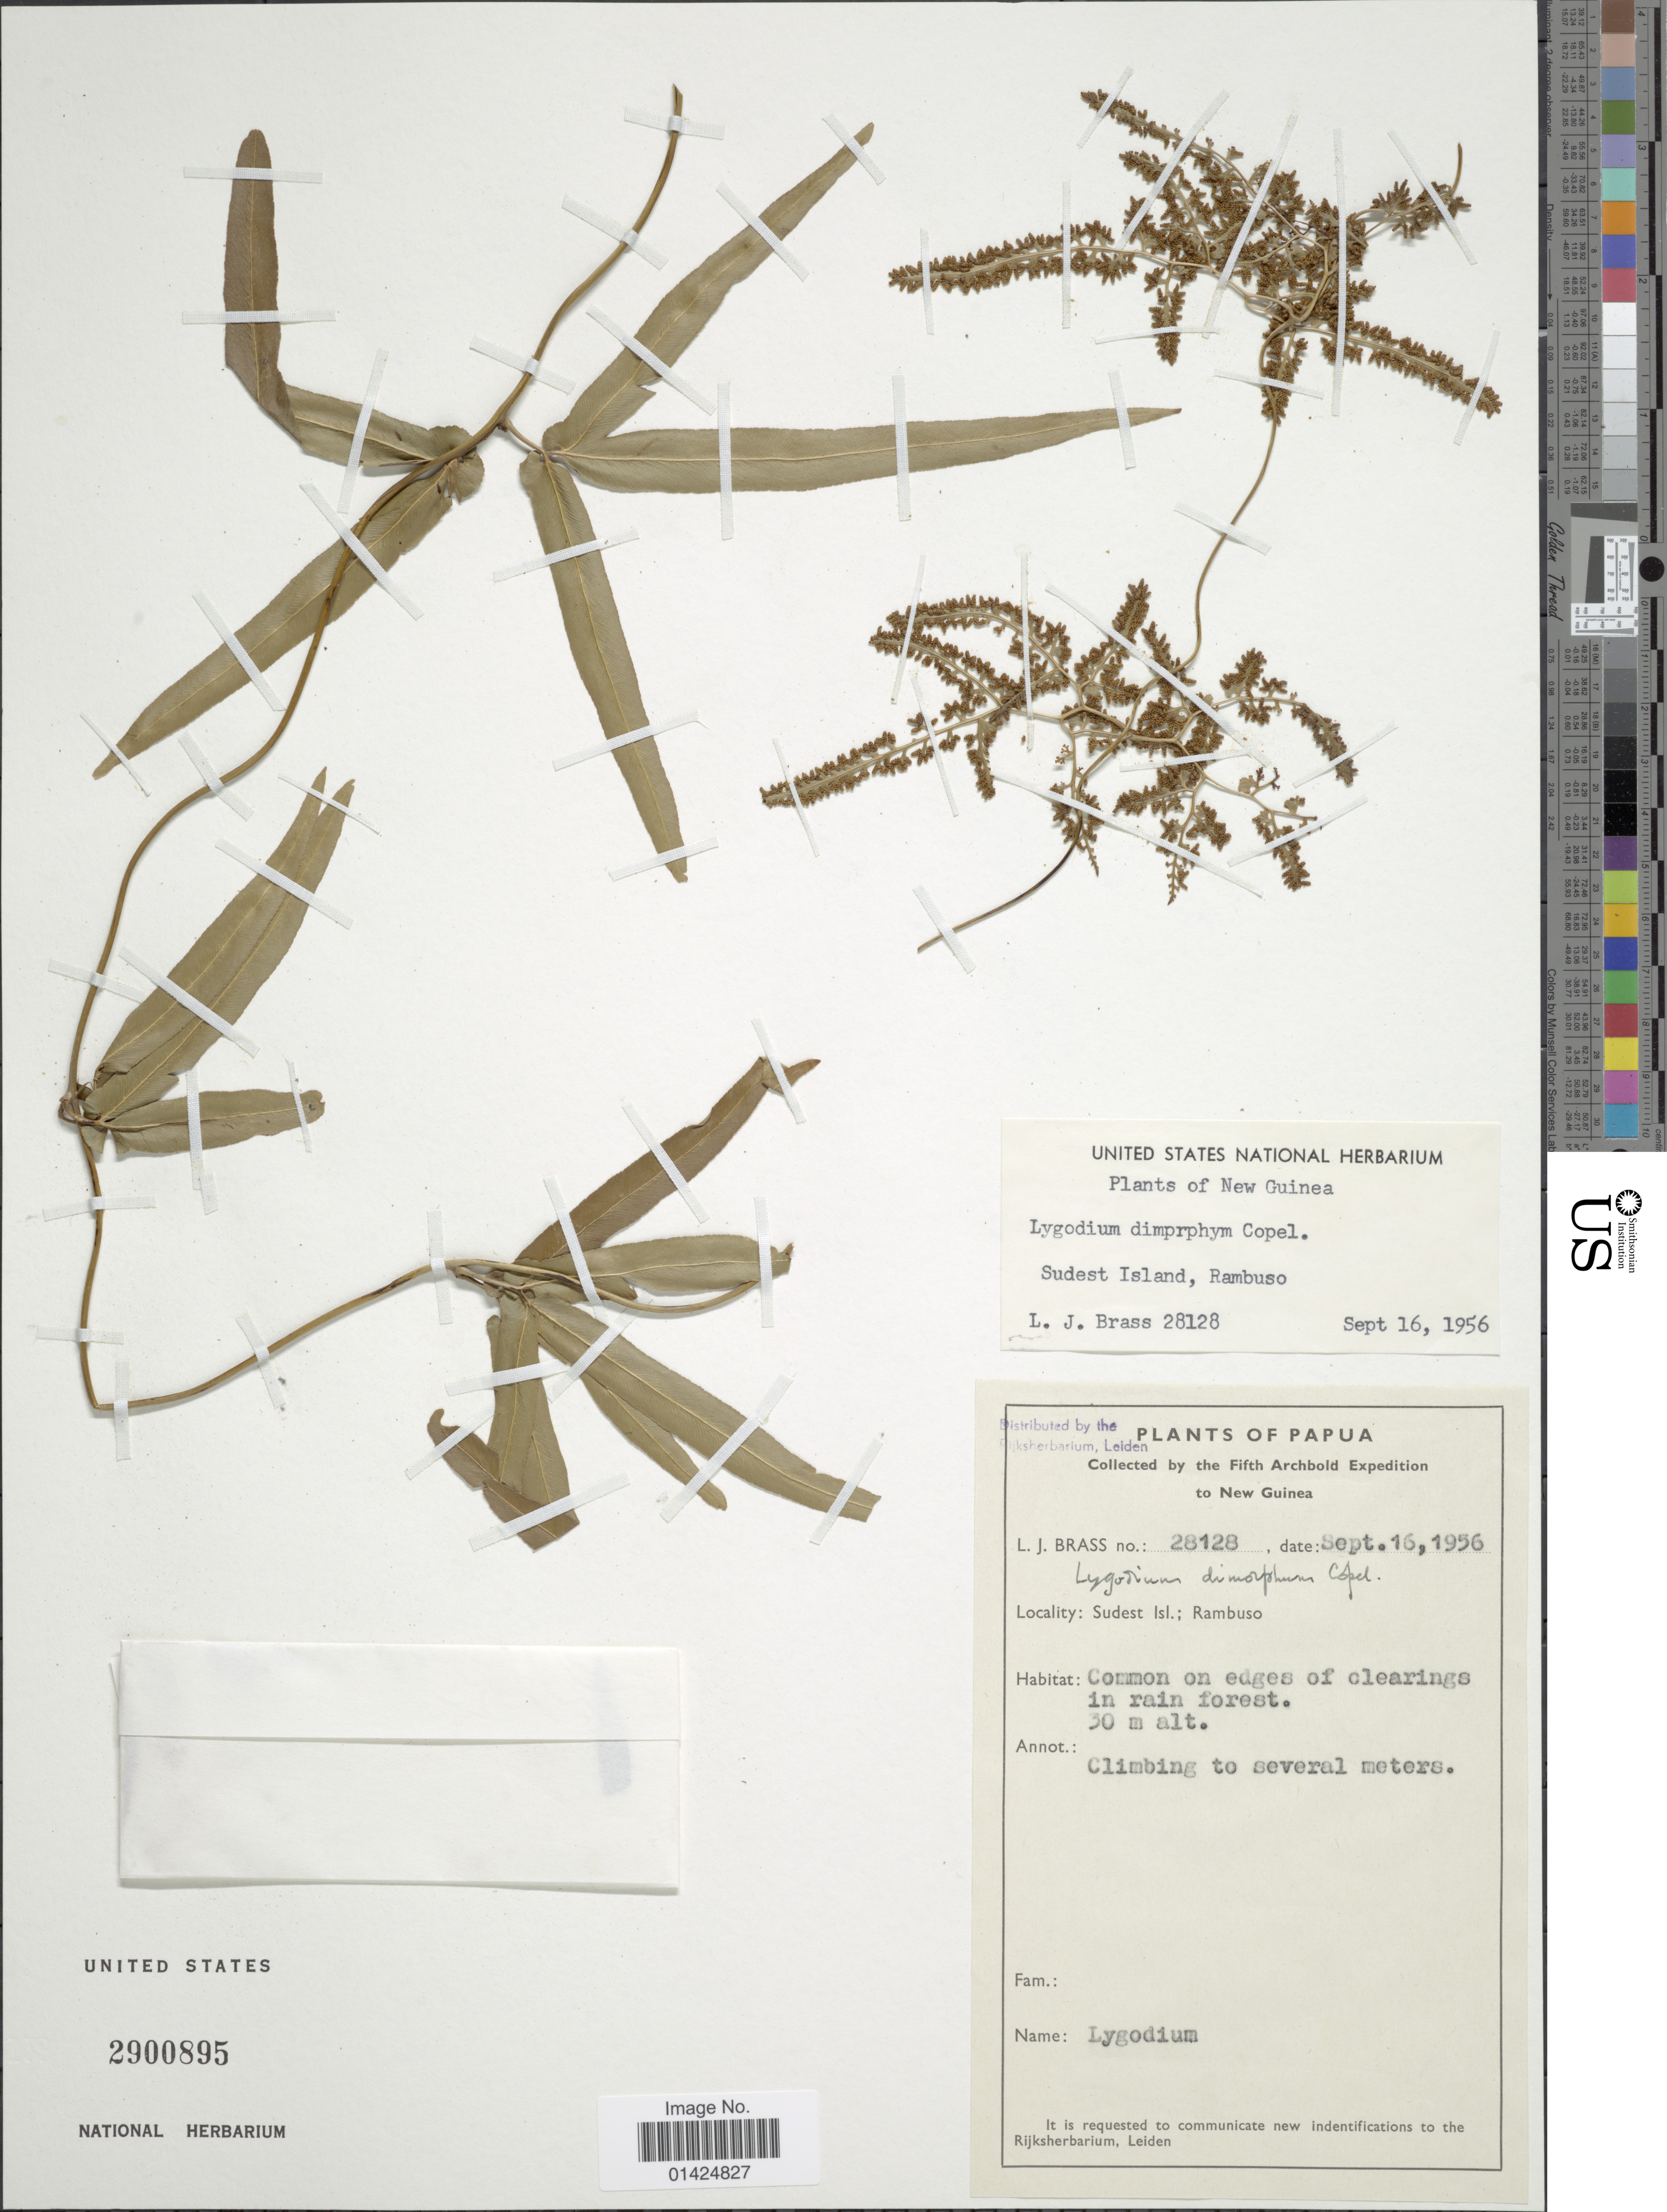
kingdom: Plantae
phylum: Tracheophyta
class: Polypodiopsida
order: Schizaeales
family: Lygodiaceae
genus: Lygodium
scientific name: Lygodium dimorphum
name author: Copel.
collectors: L. J. Brass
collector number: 28128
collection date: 1956-09-16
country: Papua New Guinea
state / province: Milne Bay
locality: New Guinea. Sudest Isl.; Rambuso.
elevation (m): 30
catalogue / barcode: US 2900895